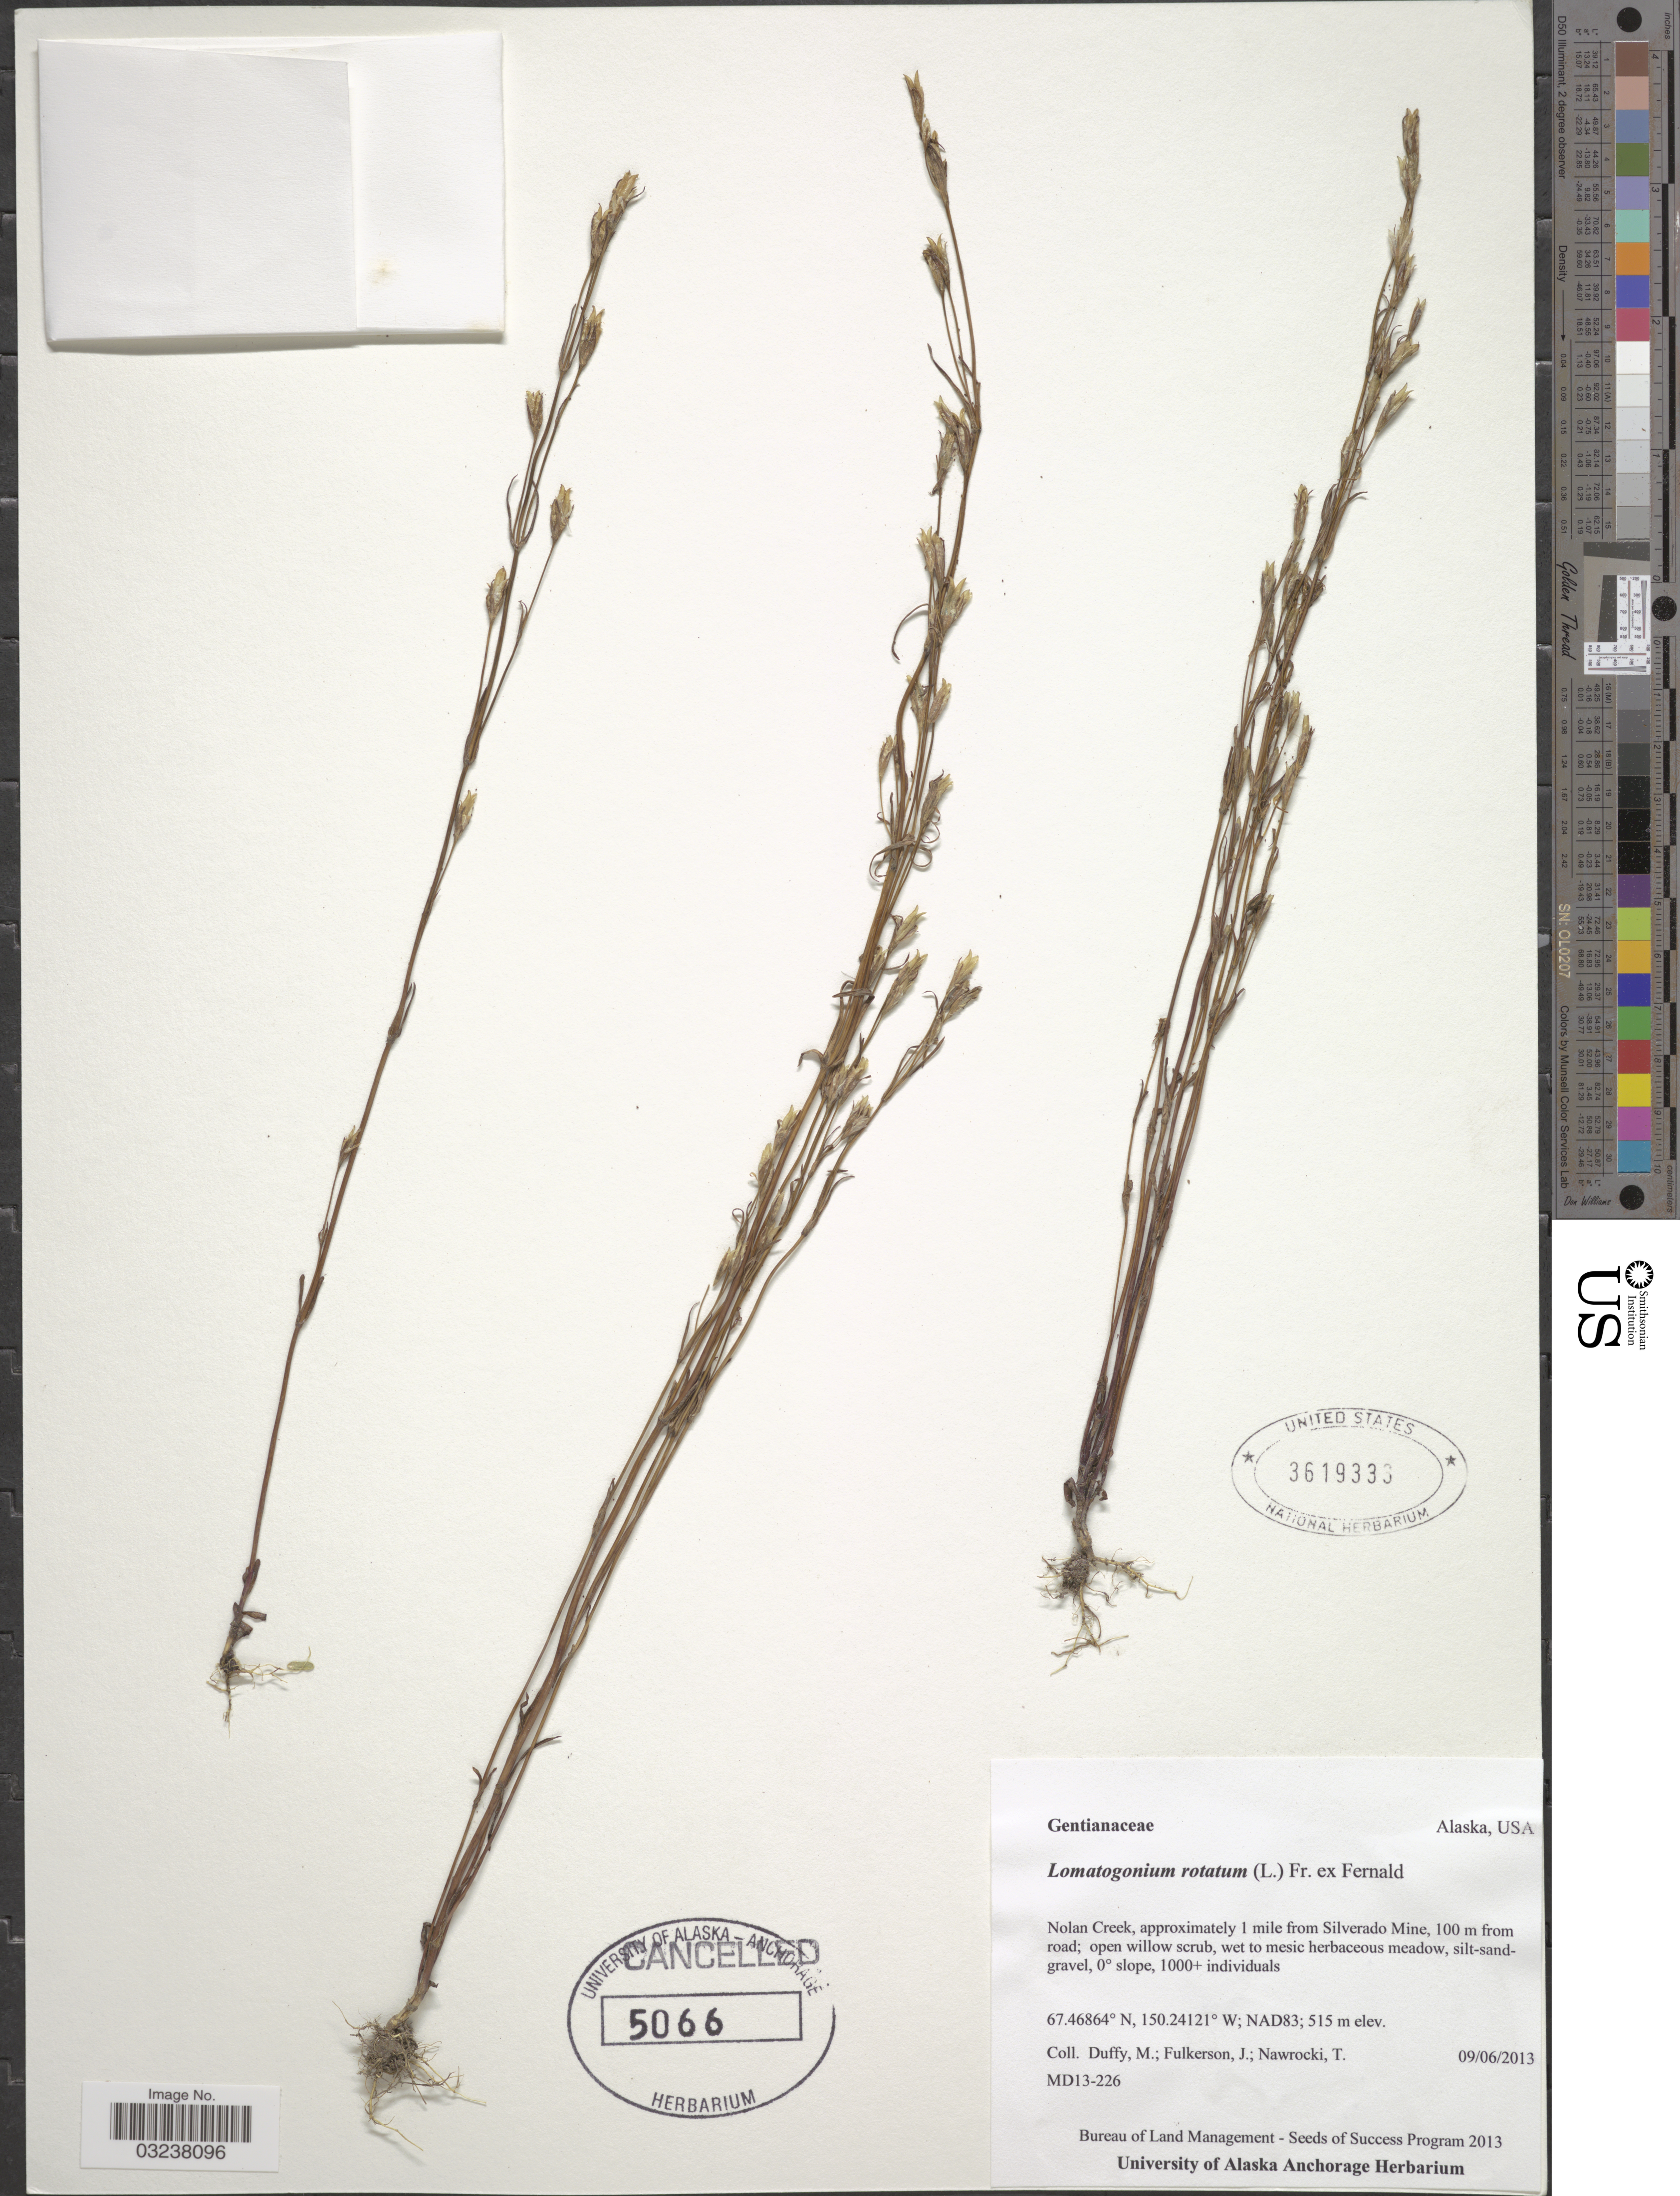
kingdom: Plantae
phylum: Tracheophyta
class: Magnoliopsida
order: Gentianales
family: Gentianaceae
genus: Lomatogonium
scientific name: Lomatogonium rotatum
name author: (L.) Fr.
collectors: M. Duffy, J. Fulkerson & T. Nawrocki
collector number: MD13-226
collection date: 2013-09-06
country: United States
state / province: Alaska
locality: Nolan Creek, approximately 1 mile from Silverado Mine, 100 m from road. NAD83.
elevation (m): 515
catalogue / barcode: US 3619336